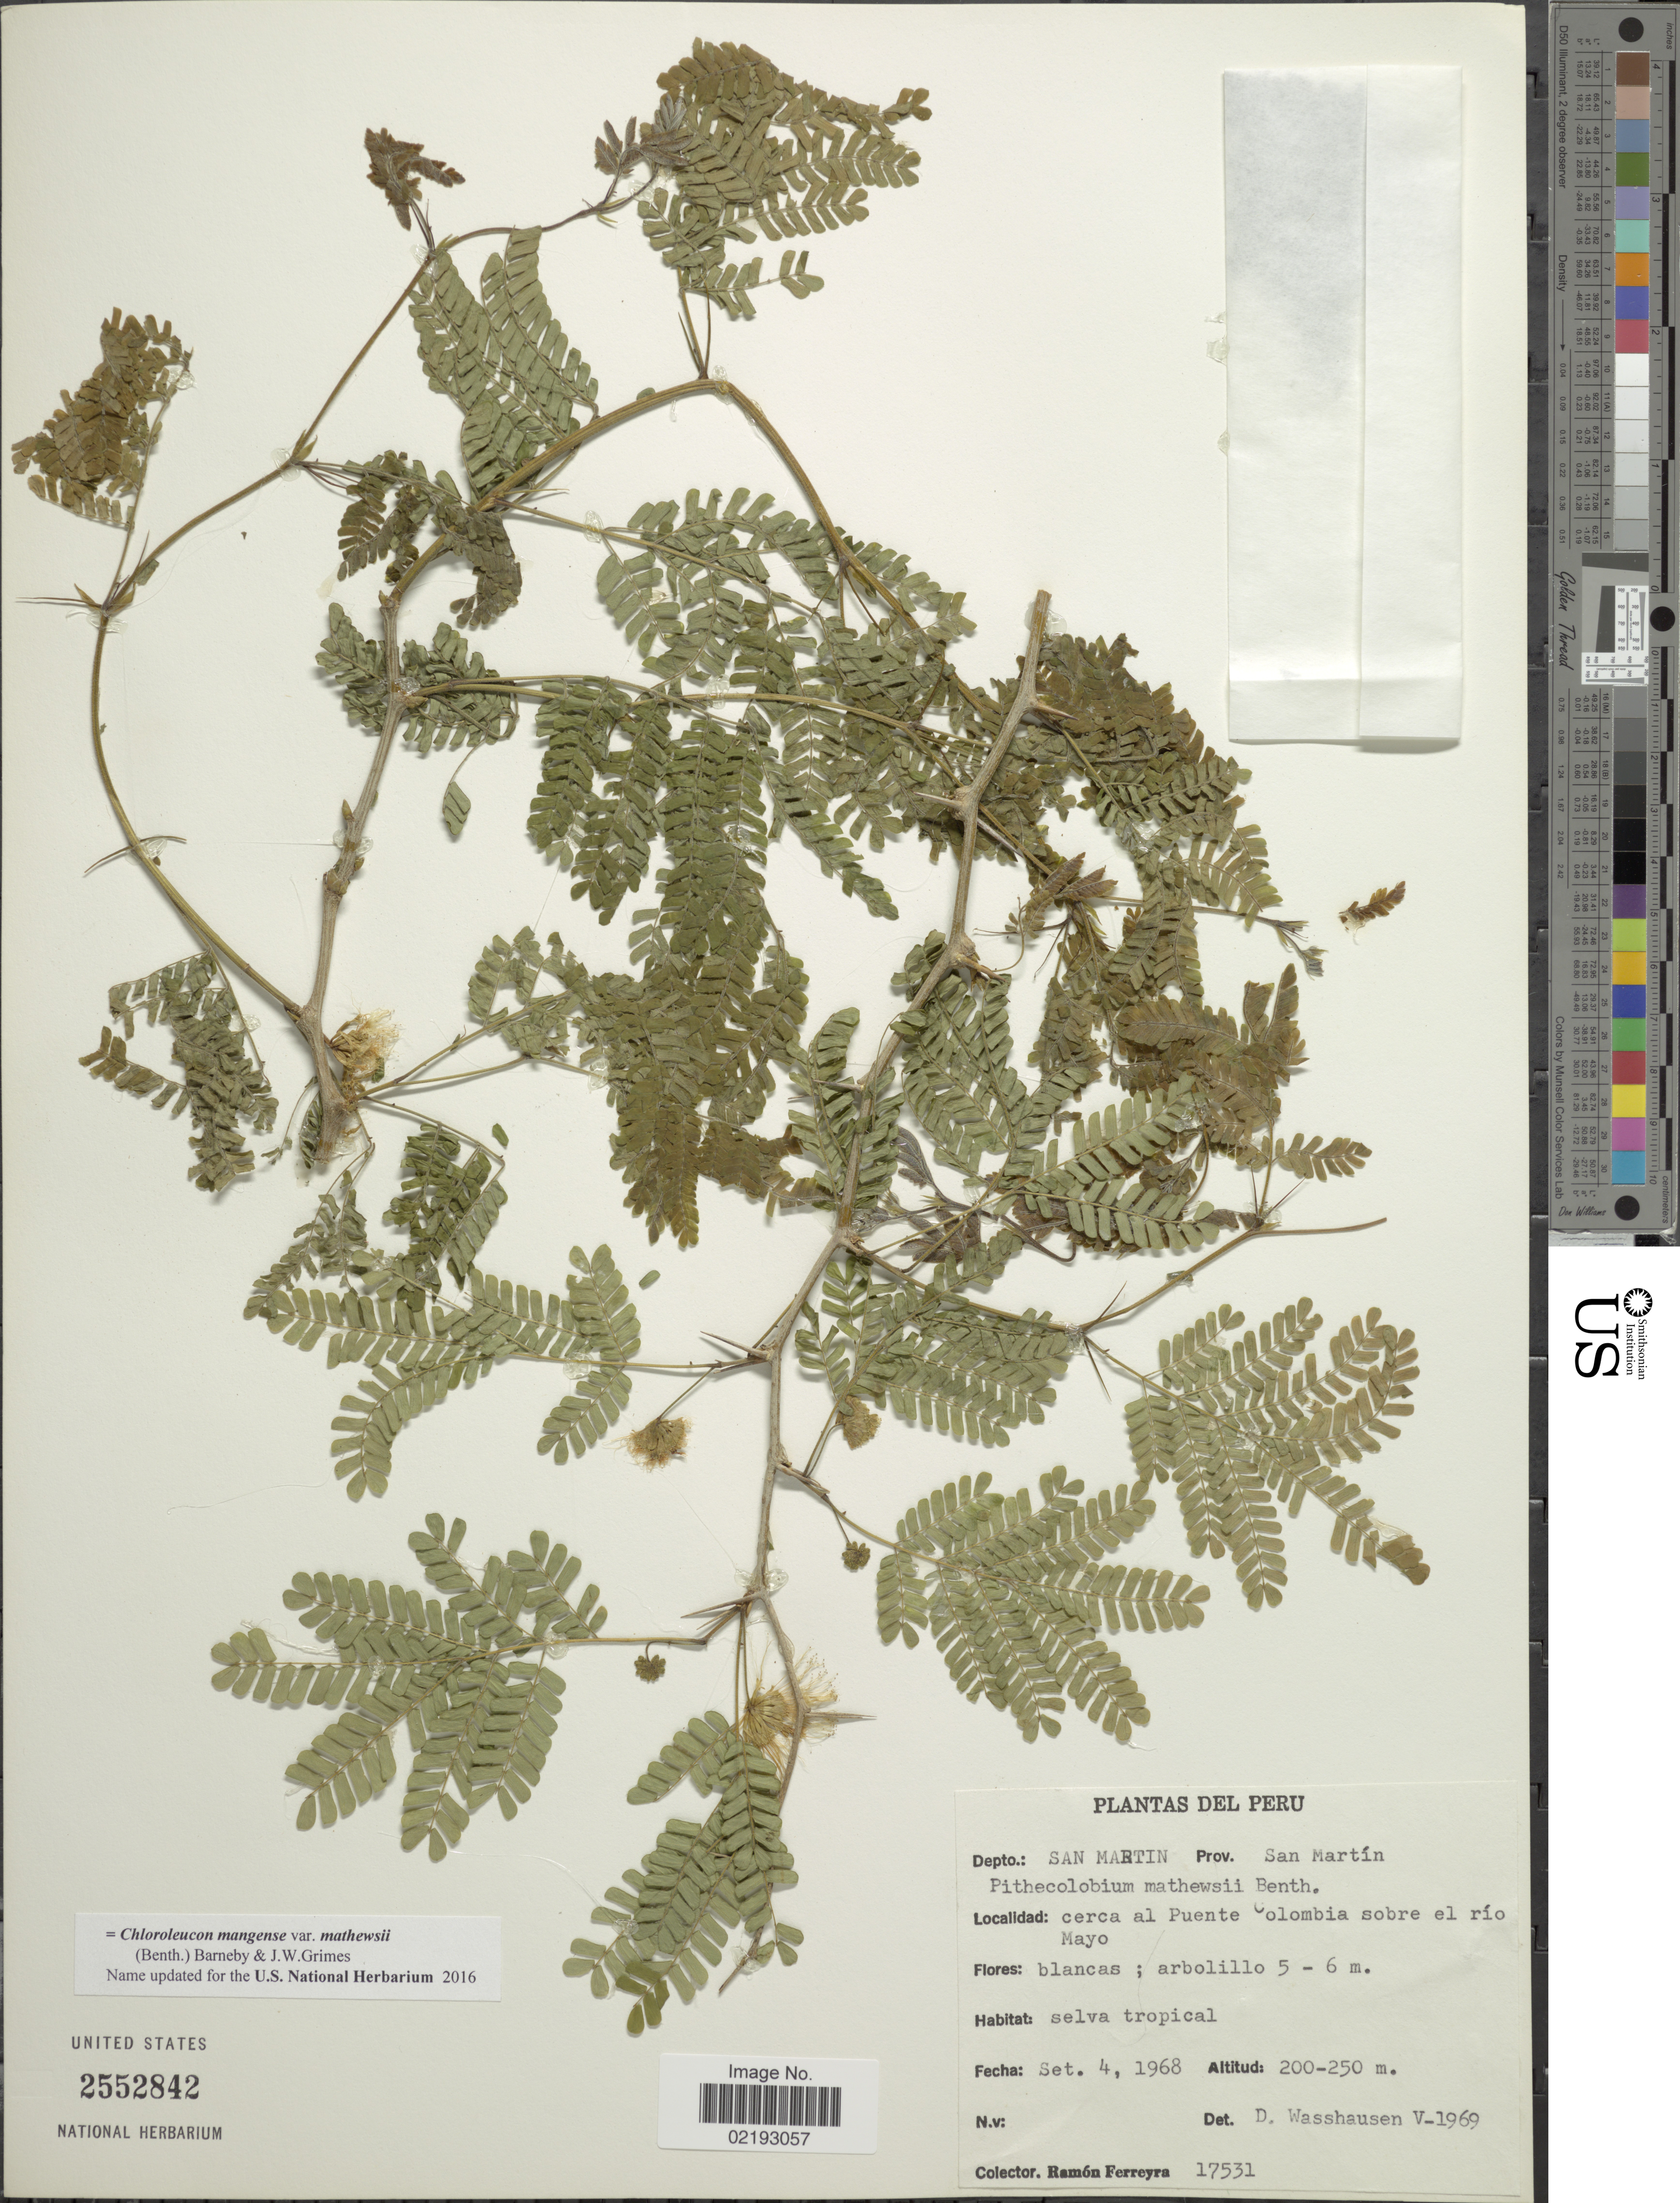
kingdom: Plantae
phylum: Tracheophyta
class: Magnoliopsida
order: Fabales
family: Fabaceae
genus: Chloroleucon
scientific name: Chloroleucon mangense var. mathewsii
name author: (Benth.) Barneby & J.W. Grimes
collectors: R. A. Ferreyra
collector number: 17531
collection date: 1968-09-04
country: Peru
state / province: San Martín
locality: Prov. San Martin, cerca al Puente Colombia sobre el Rio Mayo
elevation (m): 200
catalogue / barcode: US 2552842